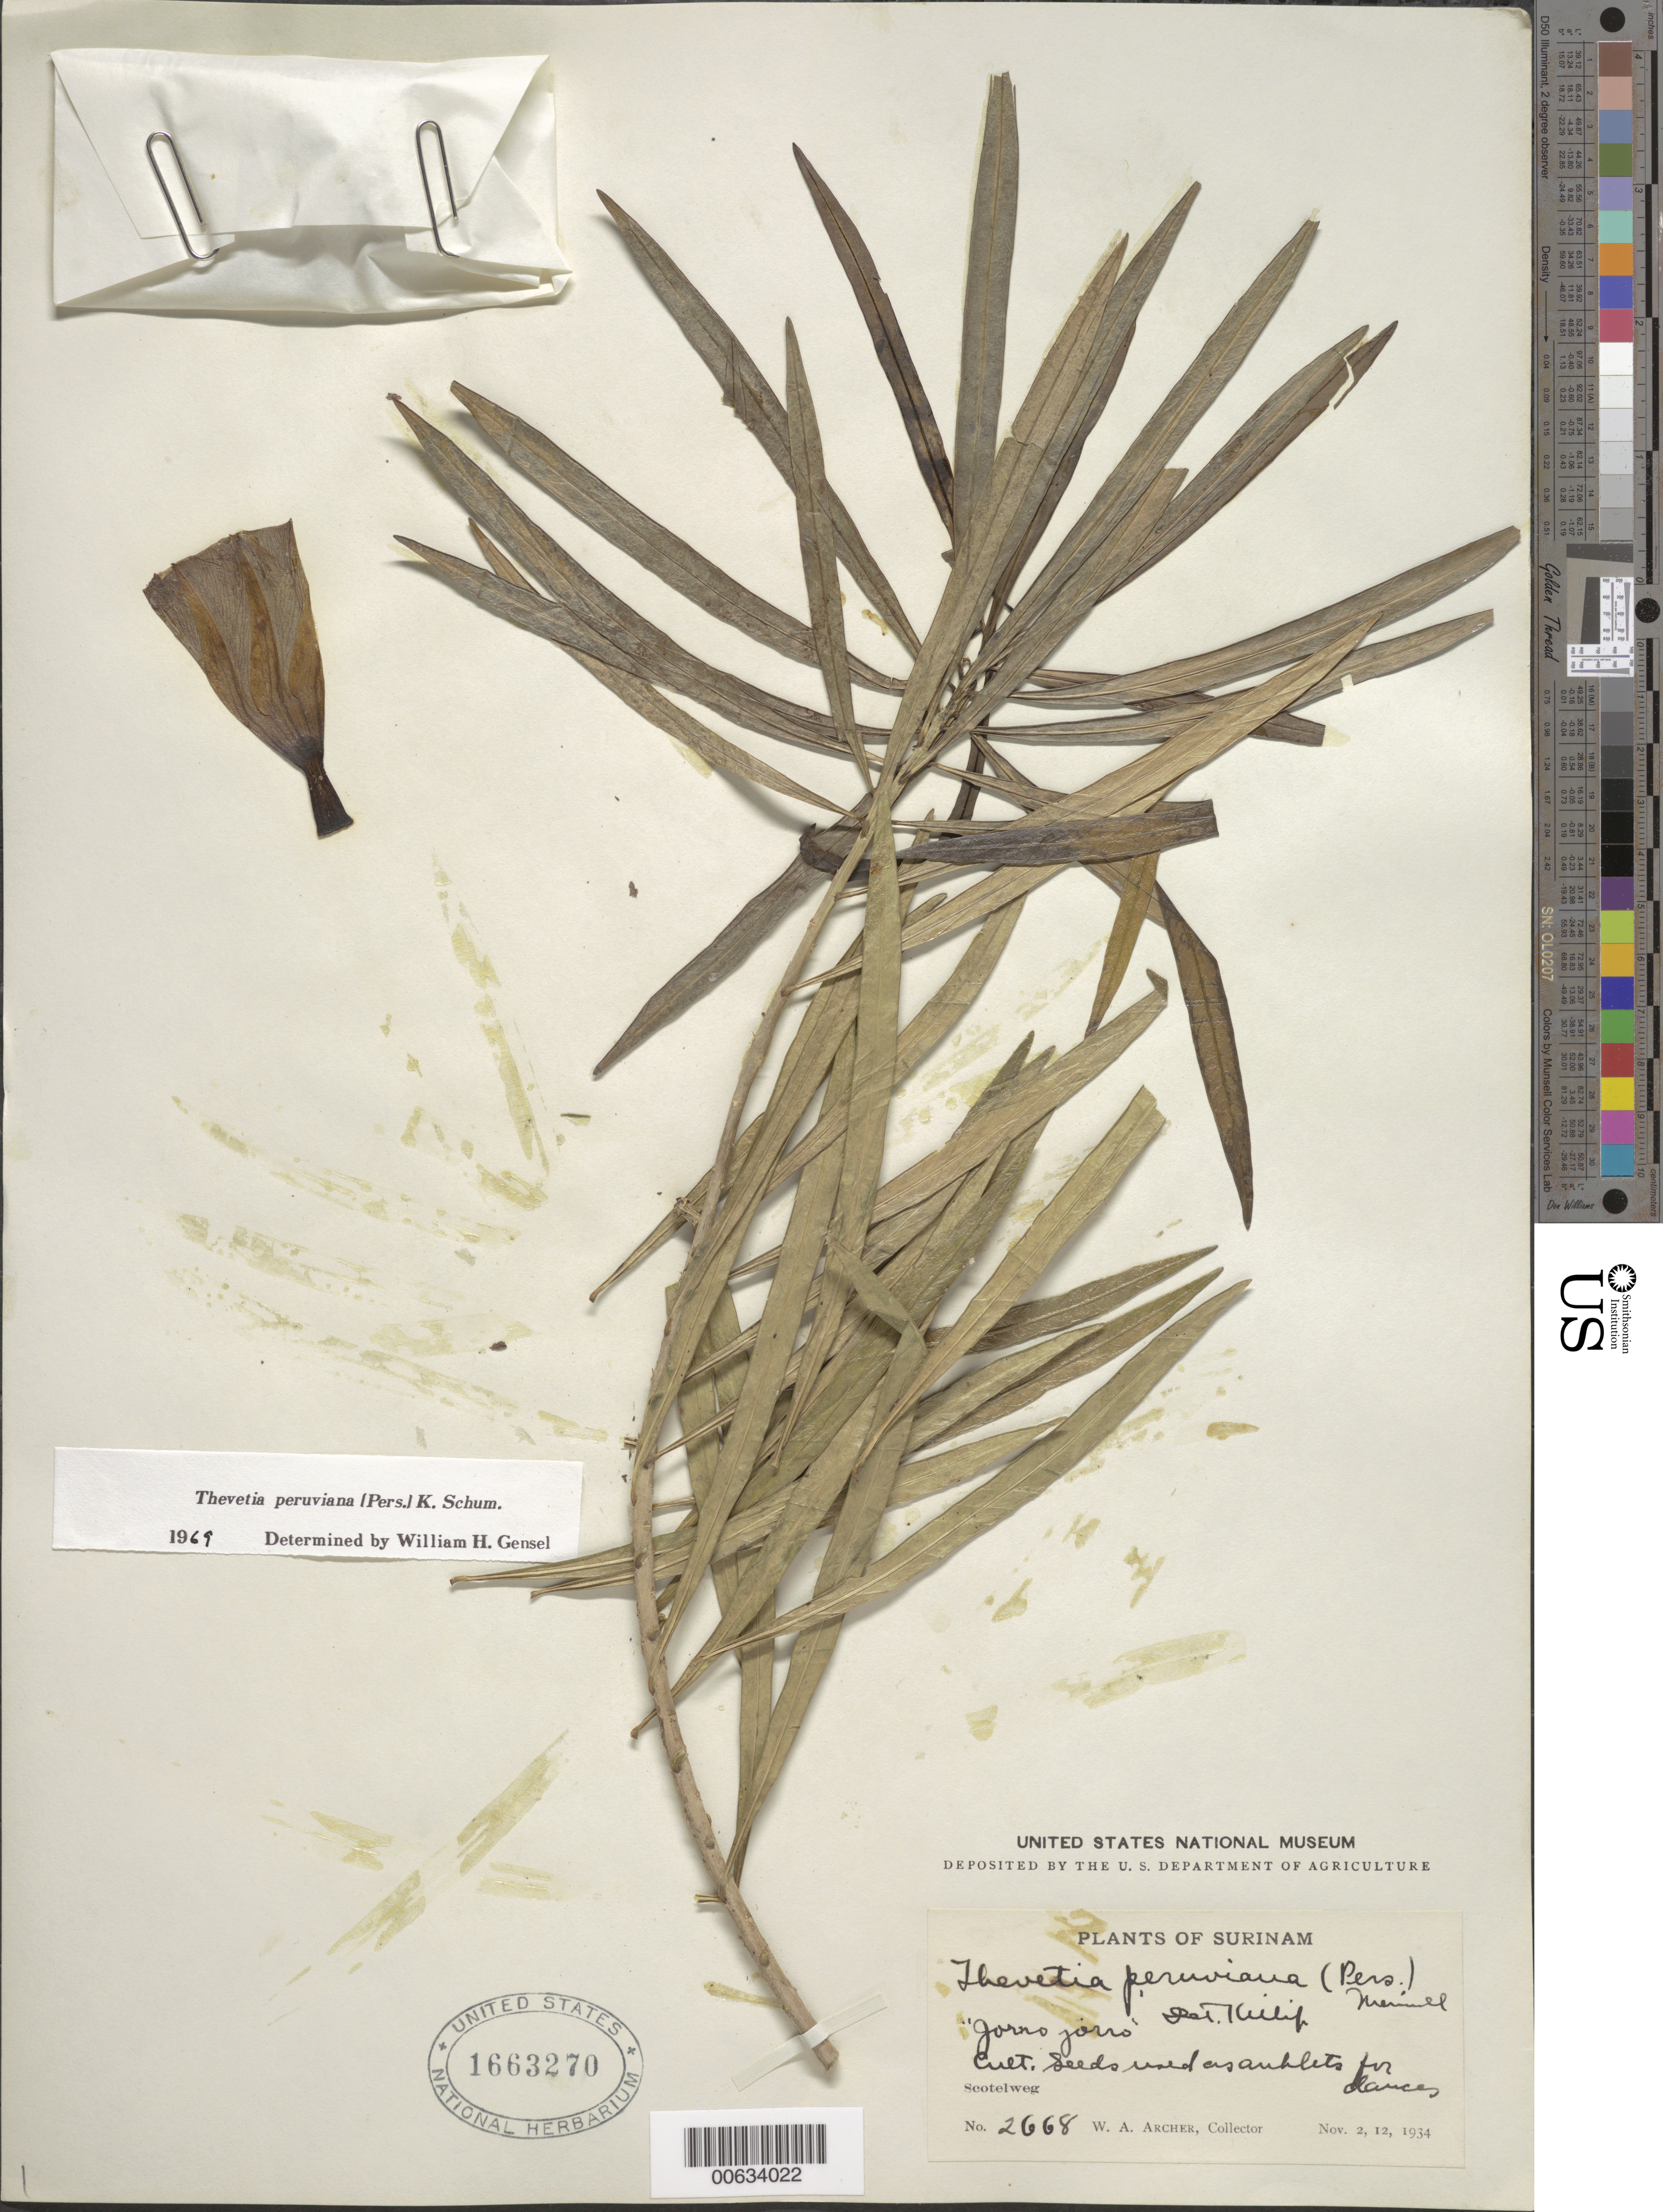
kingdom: Plantae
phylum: Tracheophyta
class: Magnoliopsida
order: Gentianales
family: Apocynaceae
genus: Thevetia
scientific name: Thevetia peruviana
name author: (Pers.) K. Schum.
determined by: Gensel, W. H.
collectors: W. A. Archer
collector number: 2668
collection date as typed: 2-Nov-34 or 12-Nov-34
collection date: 1934-11-02 or 1934-11-12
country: Suriname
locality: Scotelweg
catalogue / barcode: US 1663270